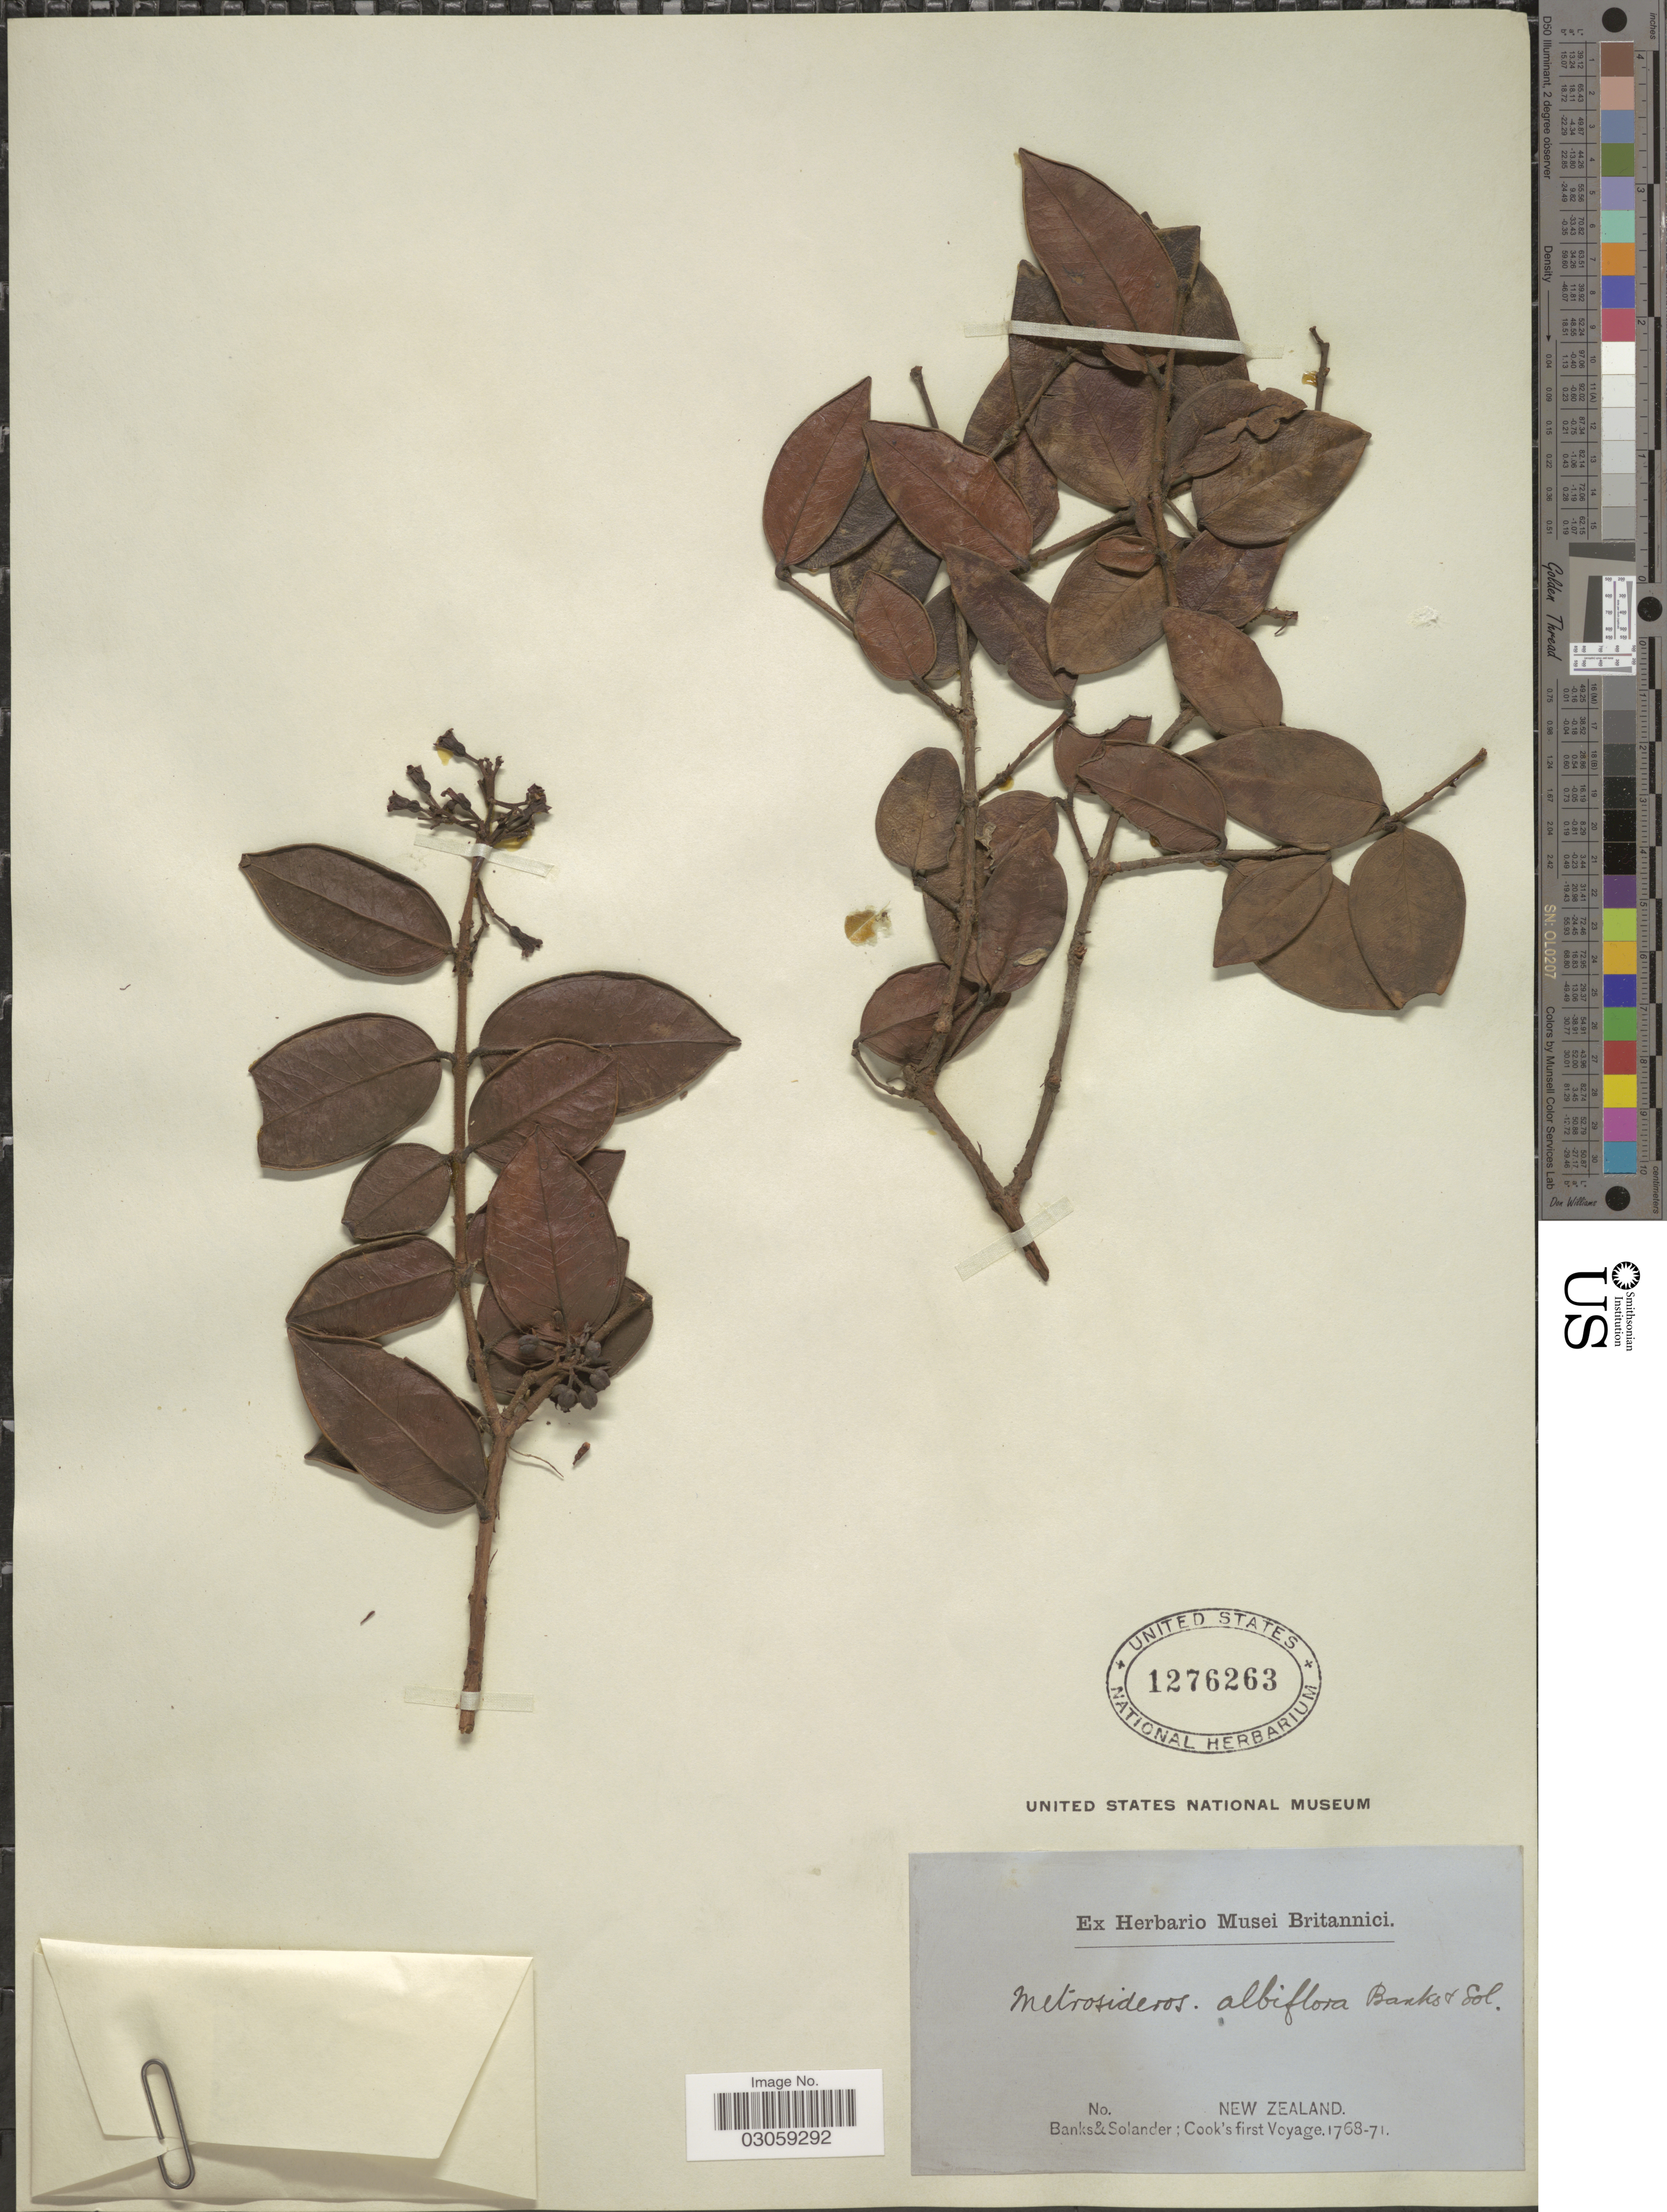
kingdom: Plantae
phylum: Tracheophyta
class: Magnoliopsida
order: Myrtales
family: Myrtaceae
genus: Metrosideros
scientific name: Metrosideros albiflora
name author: Sol. ex Gaertn.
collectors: -- Banks & -- Solander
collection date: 1768/1771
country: New Zealand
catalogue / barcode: US 1276263